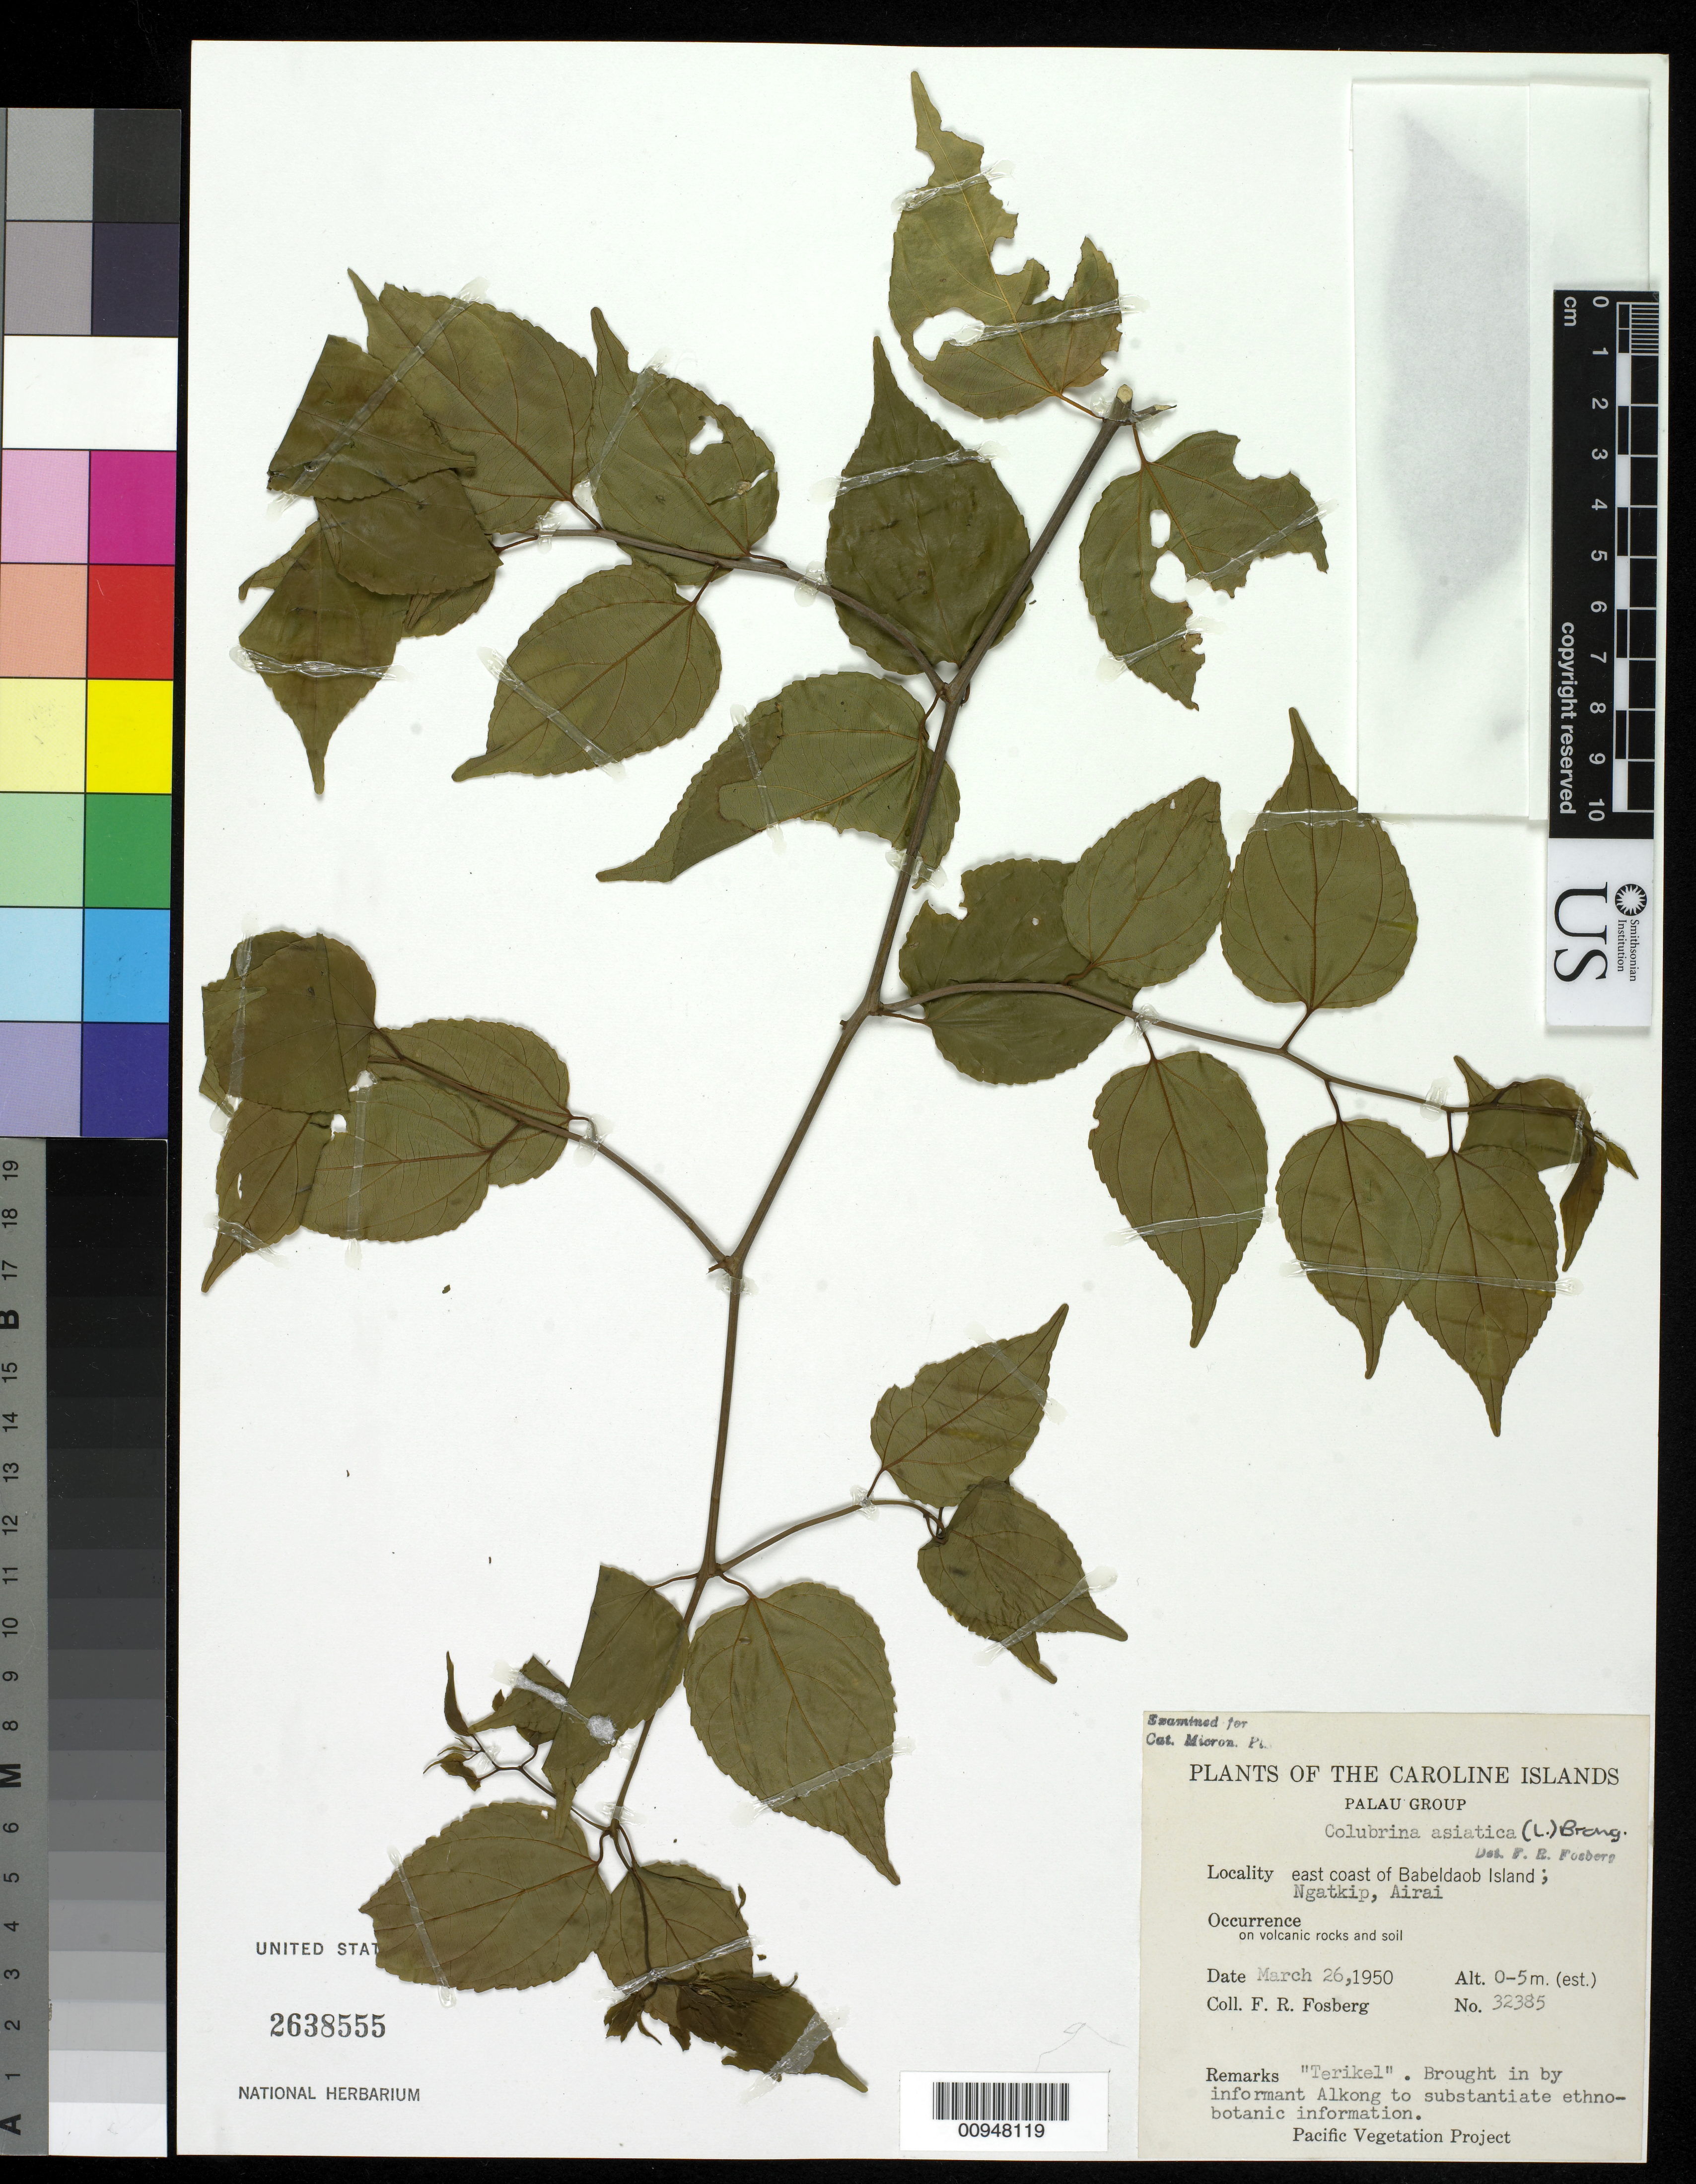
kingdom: Plantae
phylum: Tracheophyta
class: Magnoliopsida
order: Rosales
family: Rhamnaceae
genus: Colubrina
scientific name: Colubrina asiatica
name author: (L.) Brongn.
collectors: F. R. Fosberg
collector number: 32385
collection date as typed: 26 Mar 1950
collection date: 1950-03-26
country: Palau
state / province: Airai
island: Babeldaob [Babelthuap]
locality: East coast of Babeldaob Island; Ngatkip, Airai.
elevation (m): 0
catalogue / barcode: US 2638555